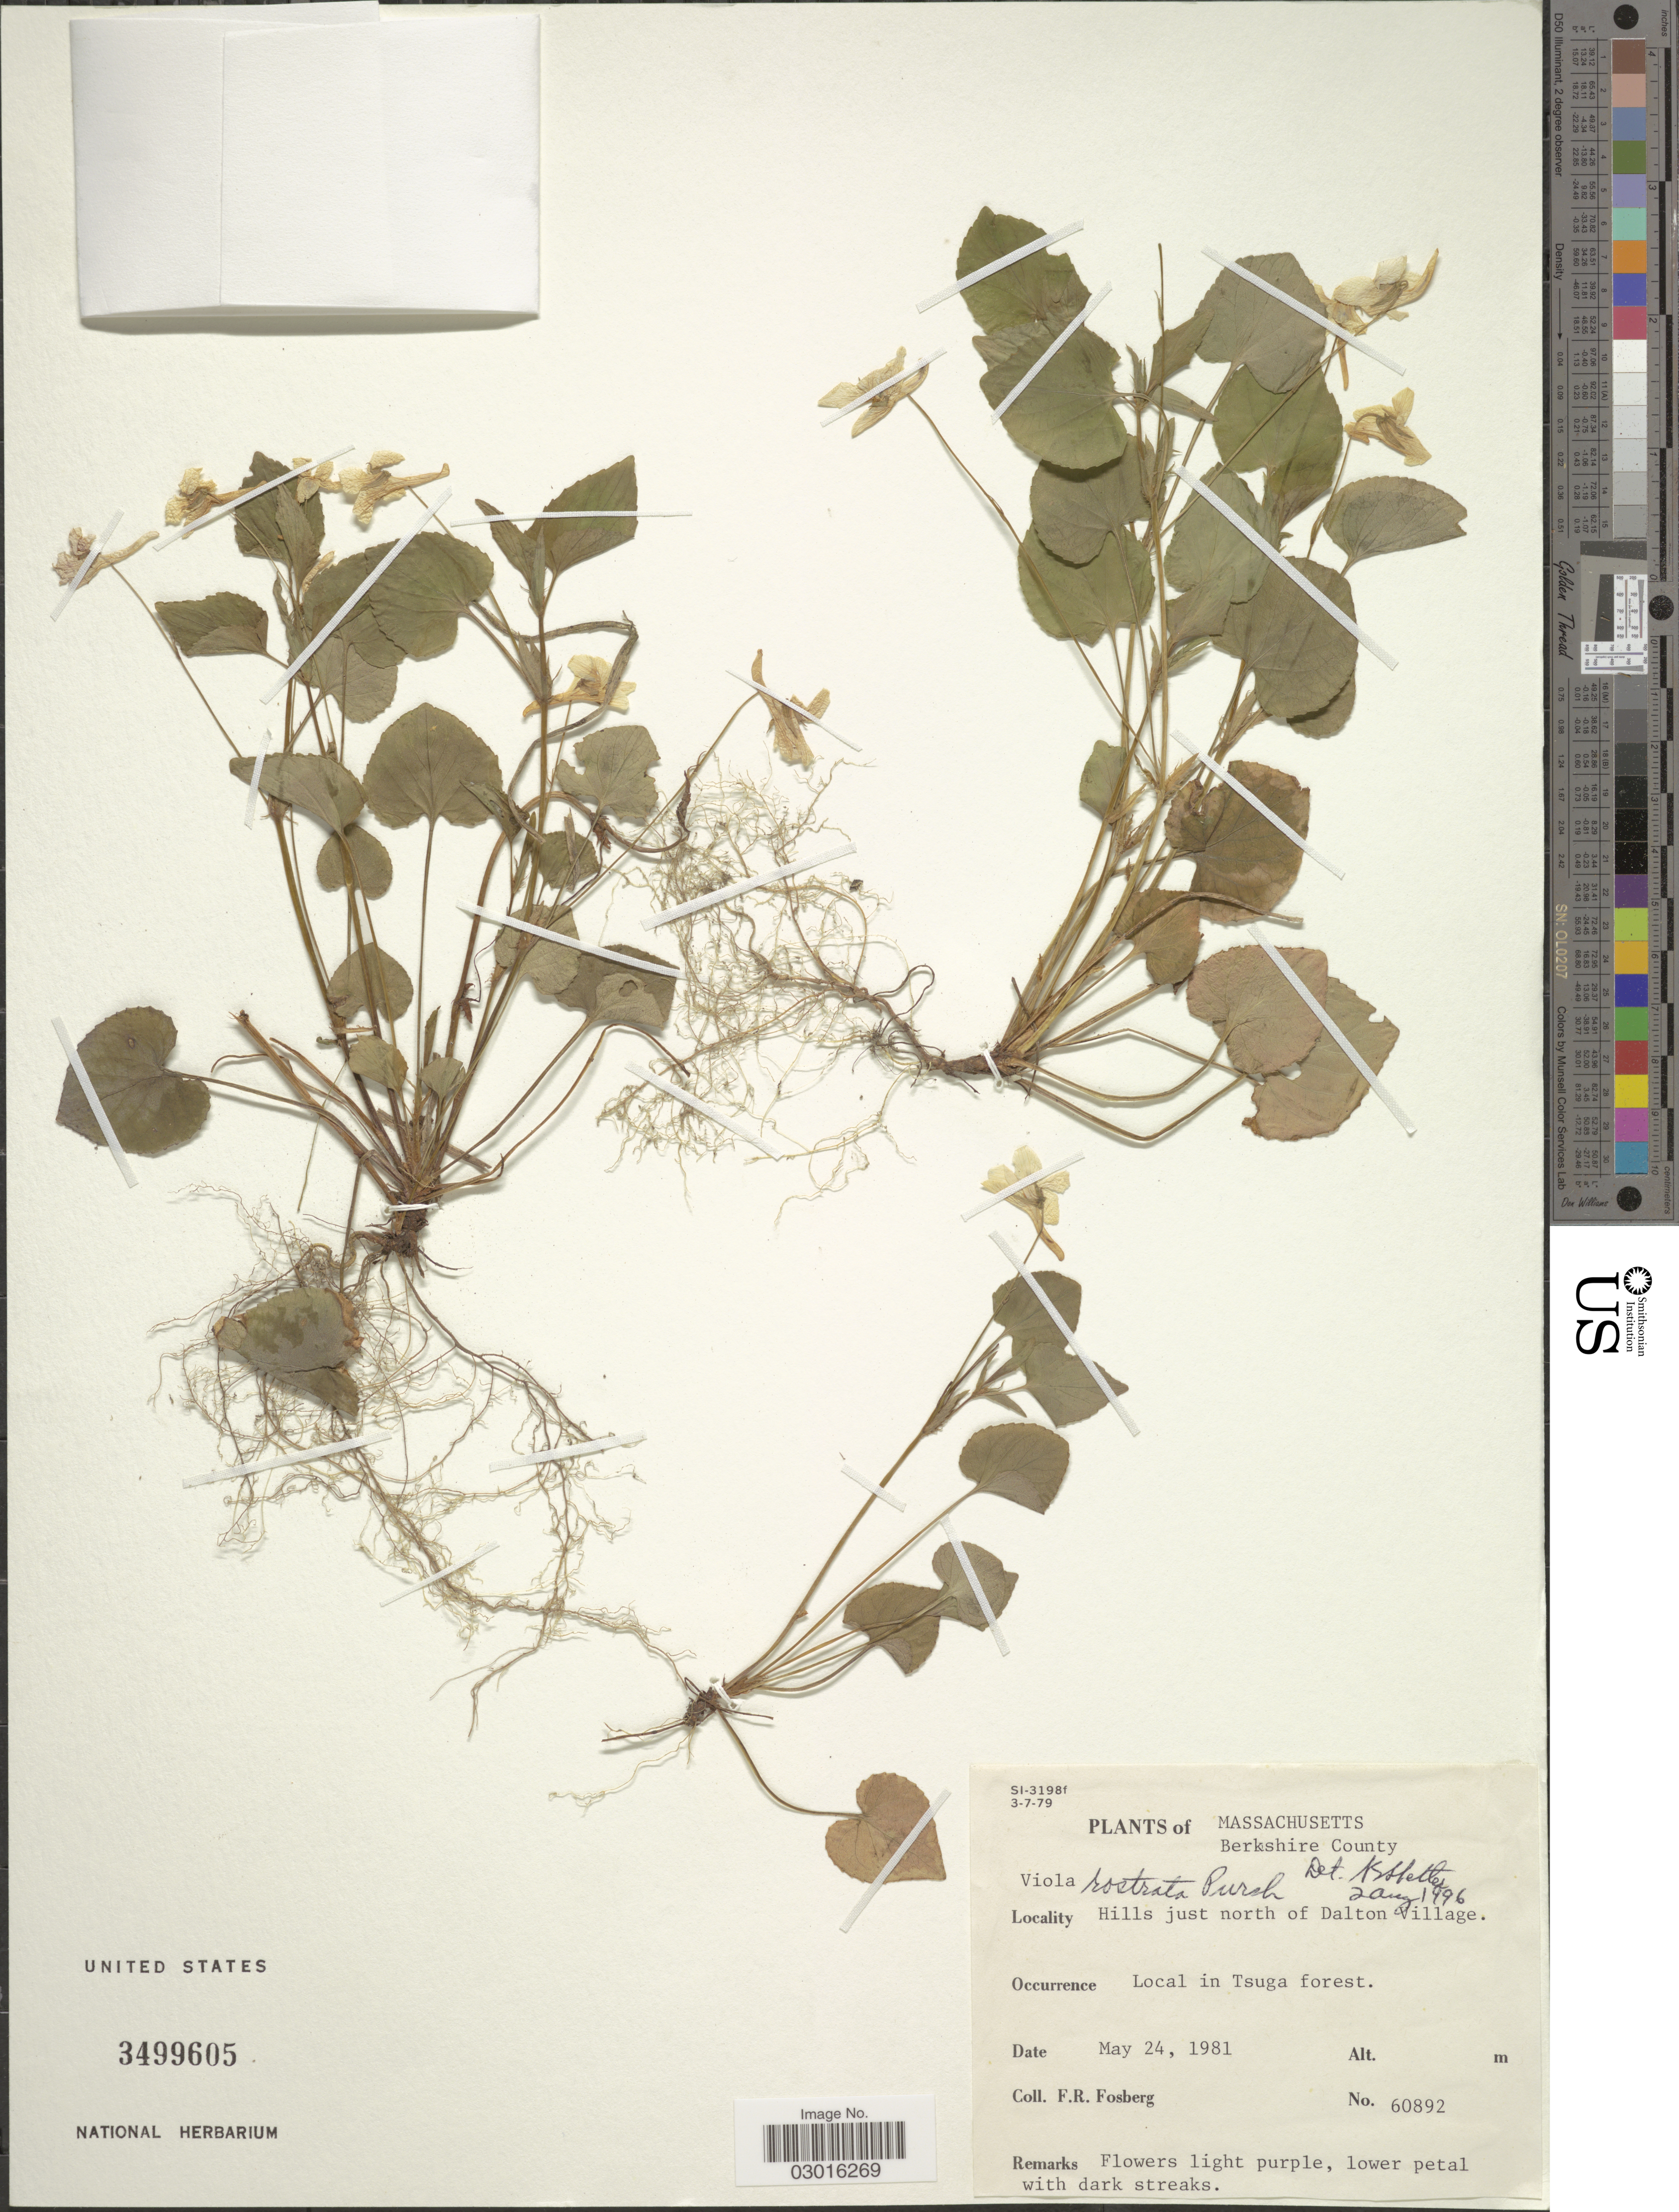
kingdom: Plantae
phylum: Tracheophyta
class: Magnoliopsida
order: Malpighiales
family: Violaceae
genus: Viola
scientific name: Viola rostrata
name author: Pursh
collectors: F. R. Fosberg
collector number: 60892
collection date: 1981-05-24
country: United States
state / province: Massachusetts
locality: Berkshire County, Hills just north of Dalton Village, Local in Tsuga forest.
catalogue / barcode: US 3499605